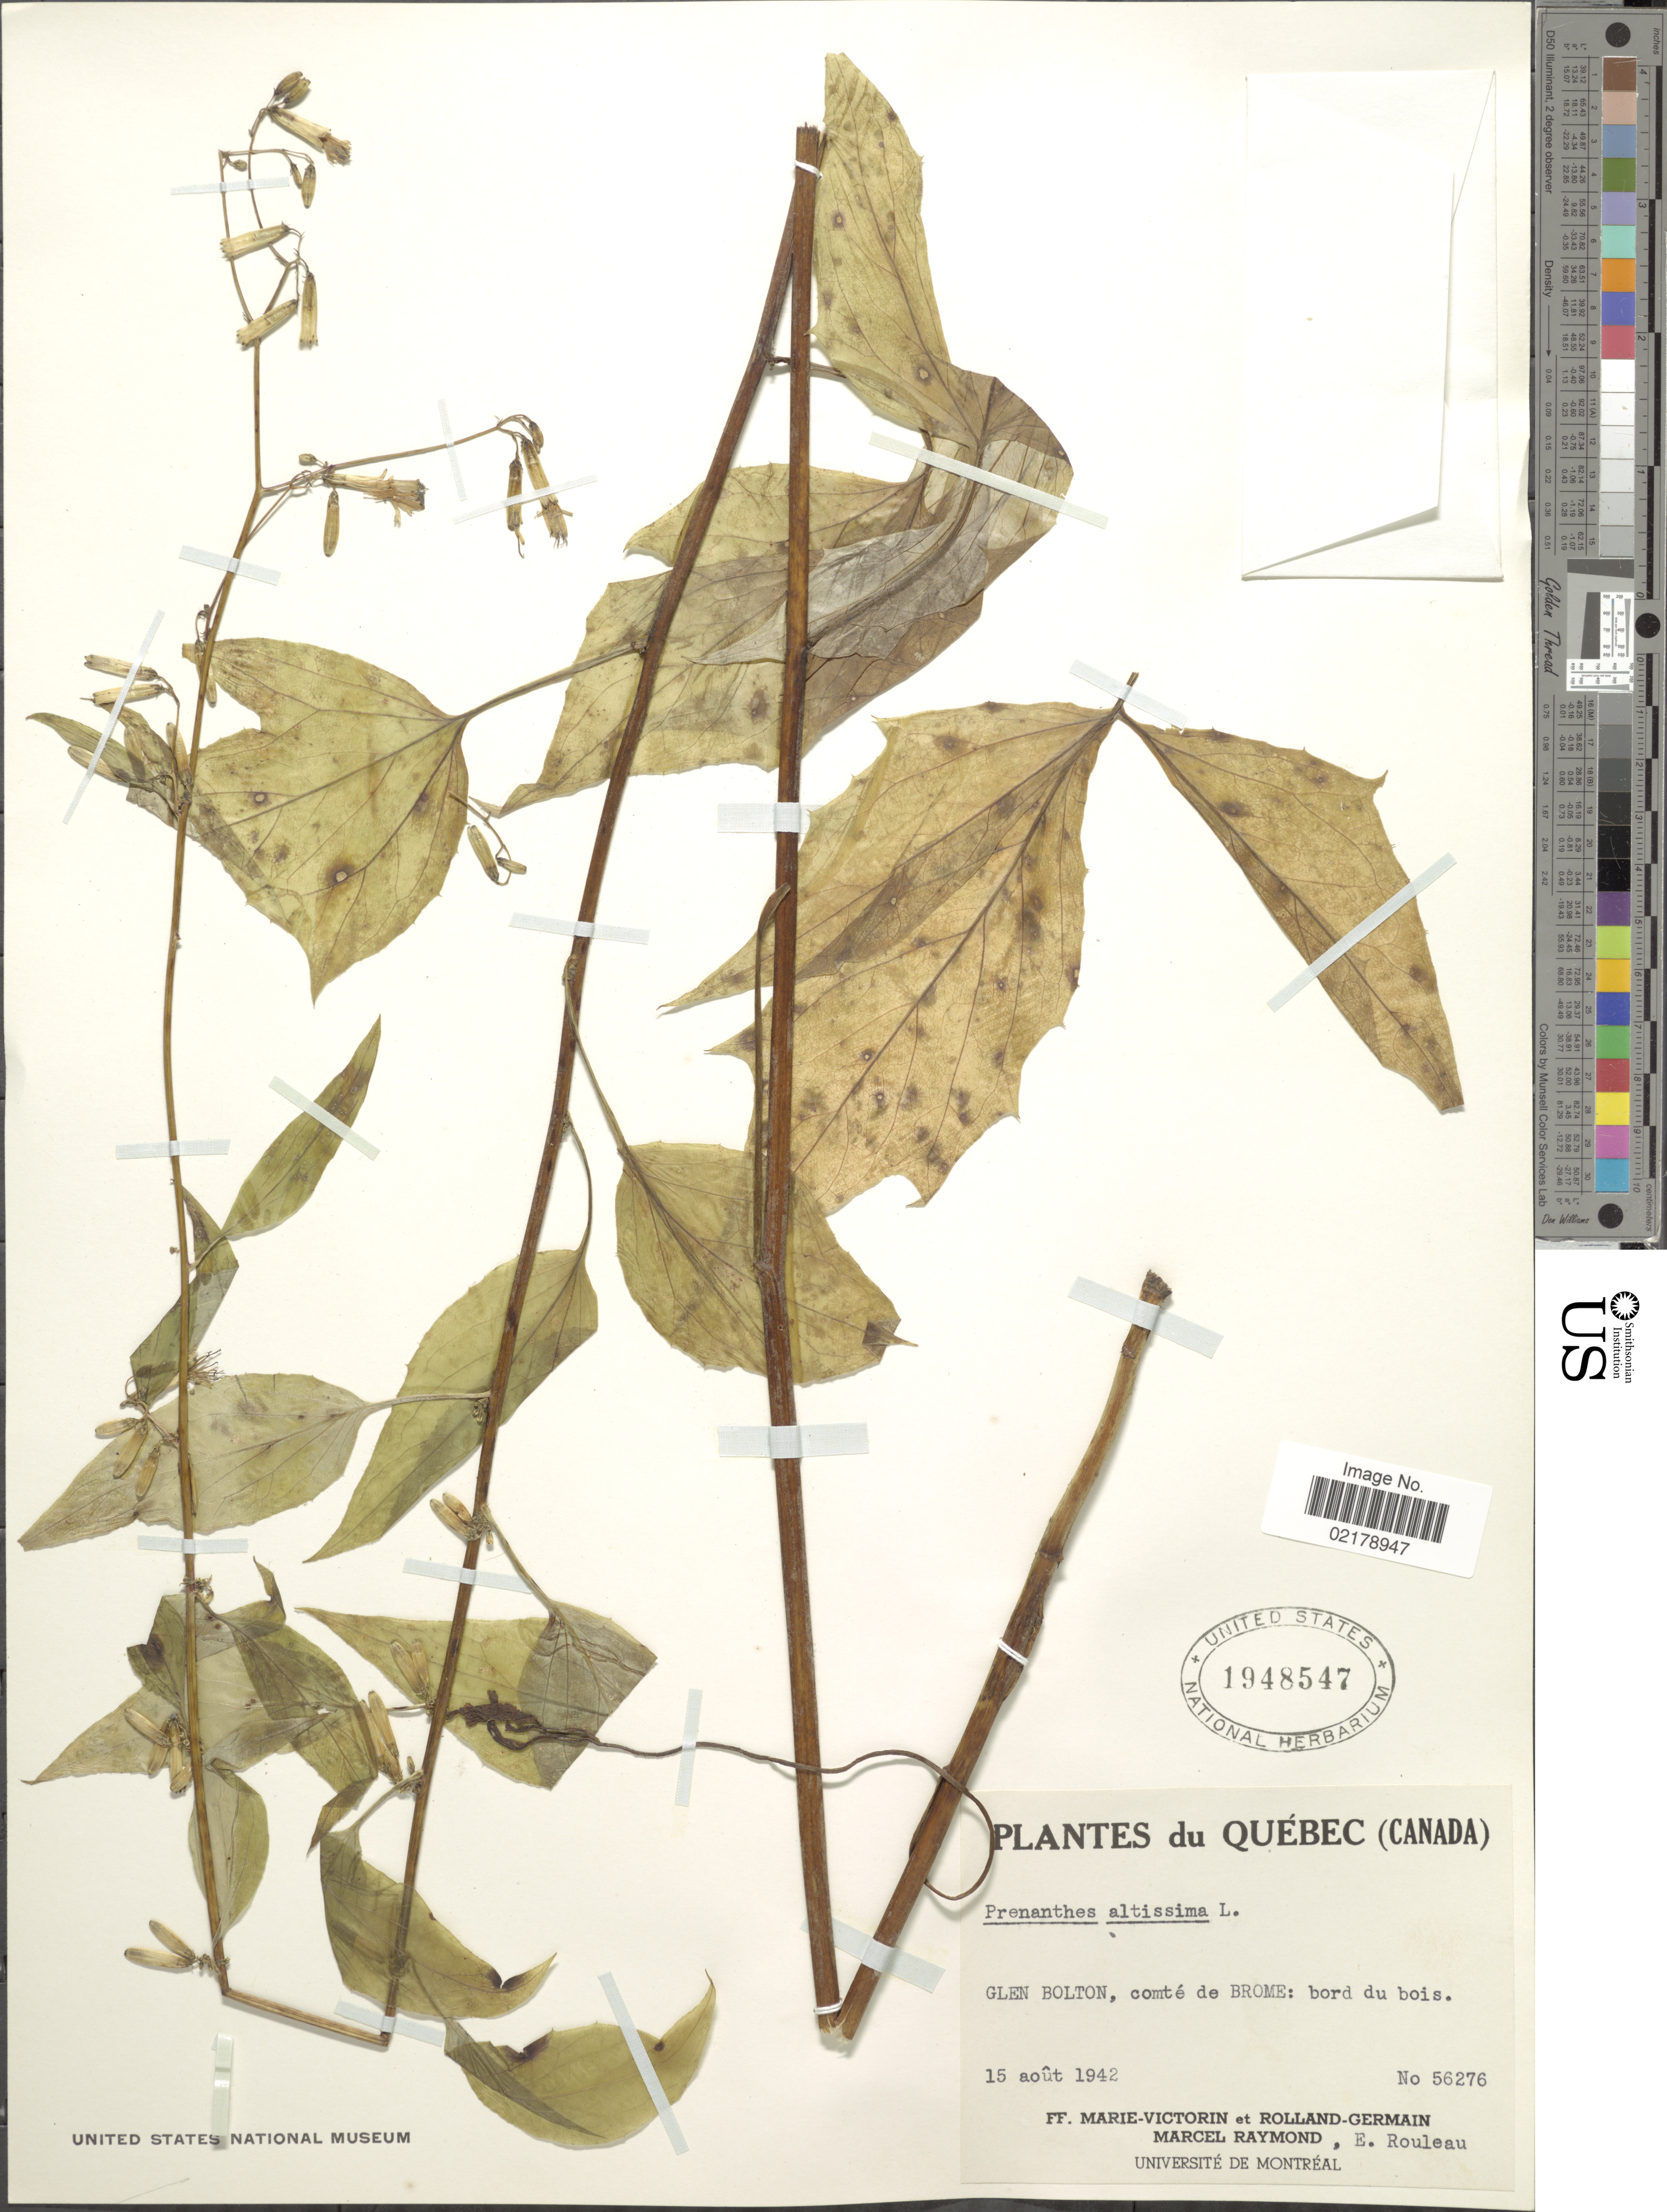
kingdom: Plantae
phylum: Tracheophyta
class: Magnoliopsida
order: Asterales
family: Asteraceae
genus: Nabalus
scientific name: Nabalus altissimus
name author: (L.) Hook.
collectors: F. Marie-Victorin, Rolland-Germain, M. Raymond & E. Rouleau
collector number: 56276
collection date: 1942-08-15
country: Canada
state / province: Quebec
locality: Glen Bolton, comté de Brome: bord du bois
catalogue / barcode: US 1948547